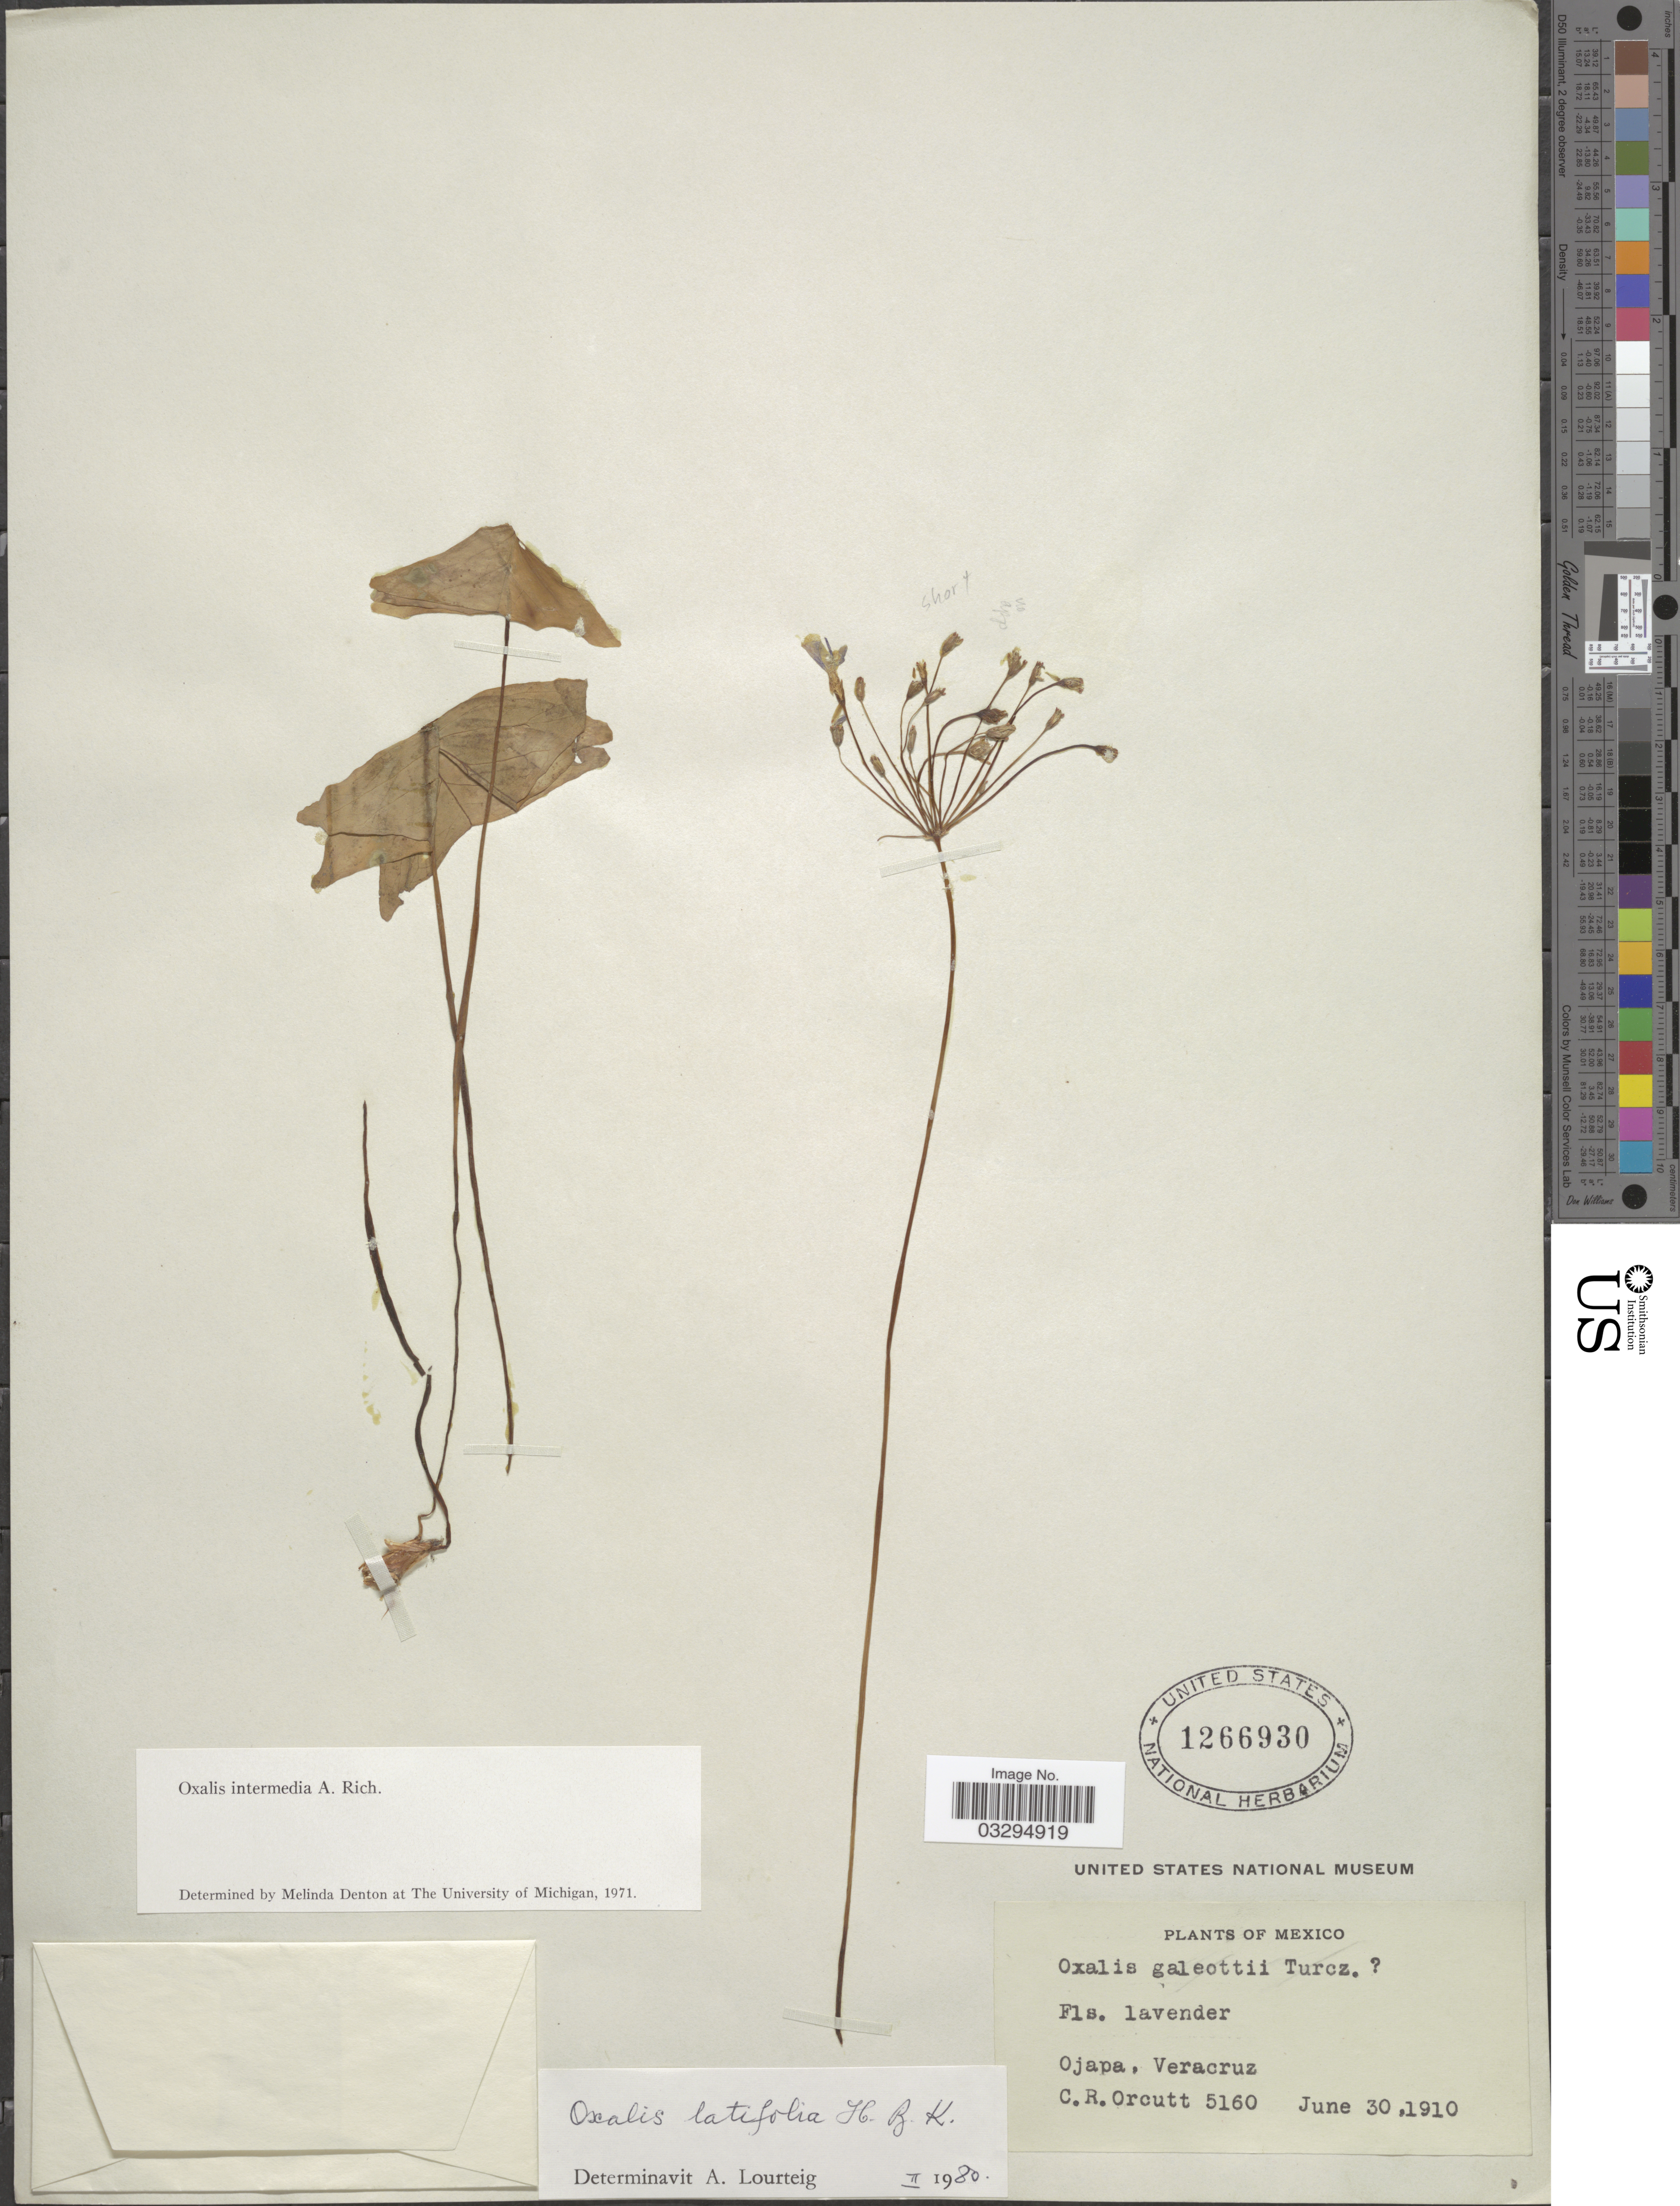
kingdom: Plantae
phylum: Tracheophyta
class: Magnoliopsida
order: Oxalidales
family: Oxalidaceae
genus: Oxalis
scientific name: Oxalis latifolia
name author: Kunth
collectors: C. R. Orcutt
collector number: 5160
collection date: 1910-06-30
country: Mexico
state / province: Veracruz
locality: Ojapa, Veracruz.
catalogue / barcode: US 1266930